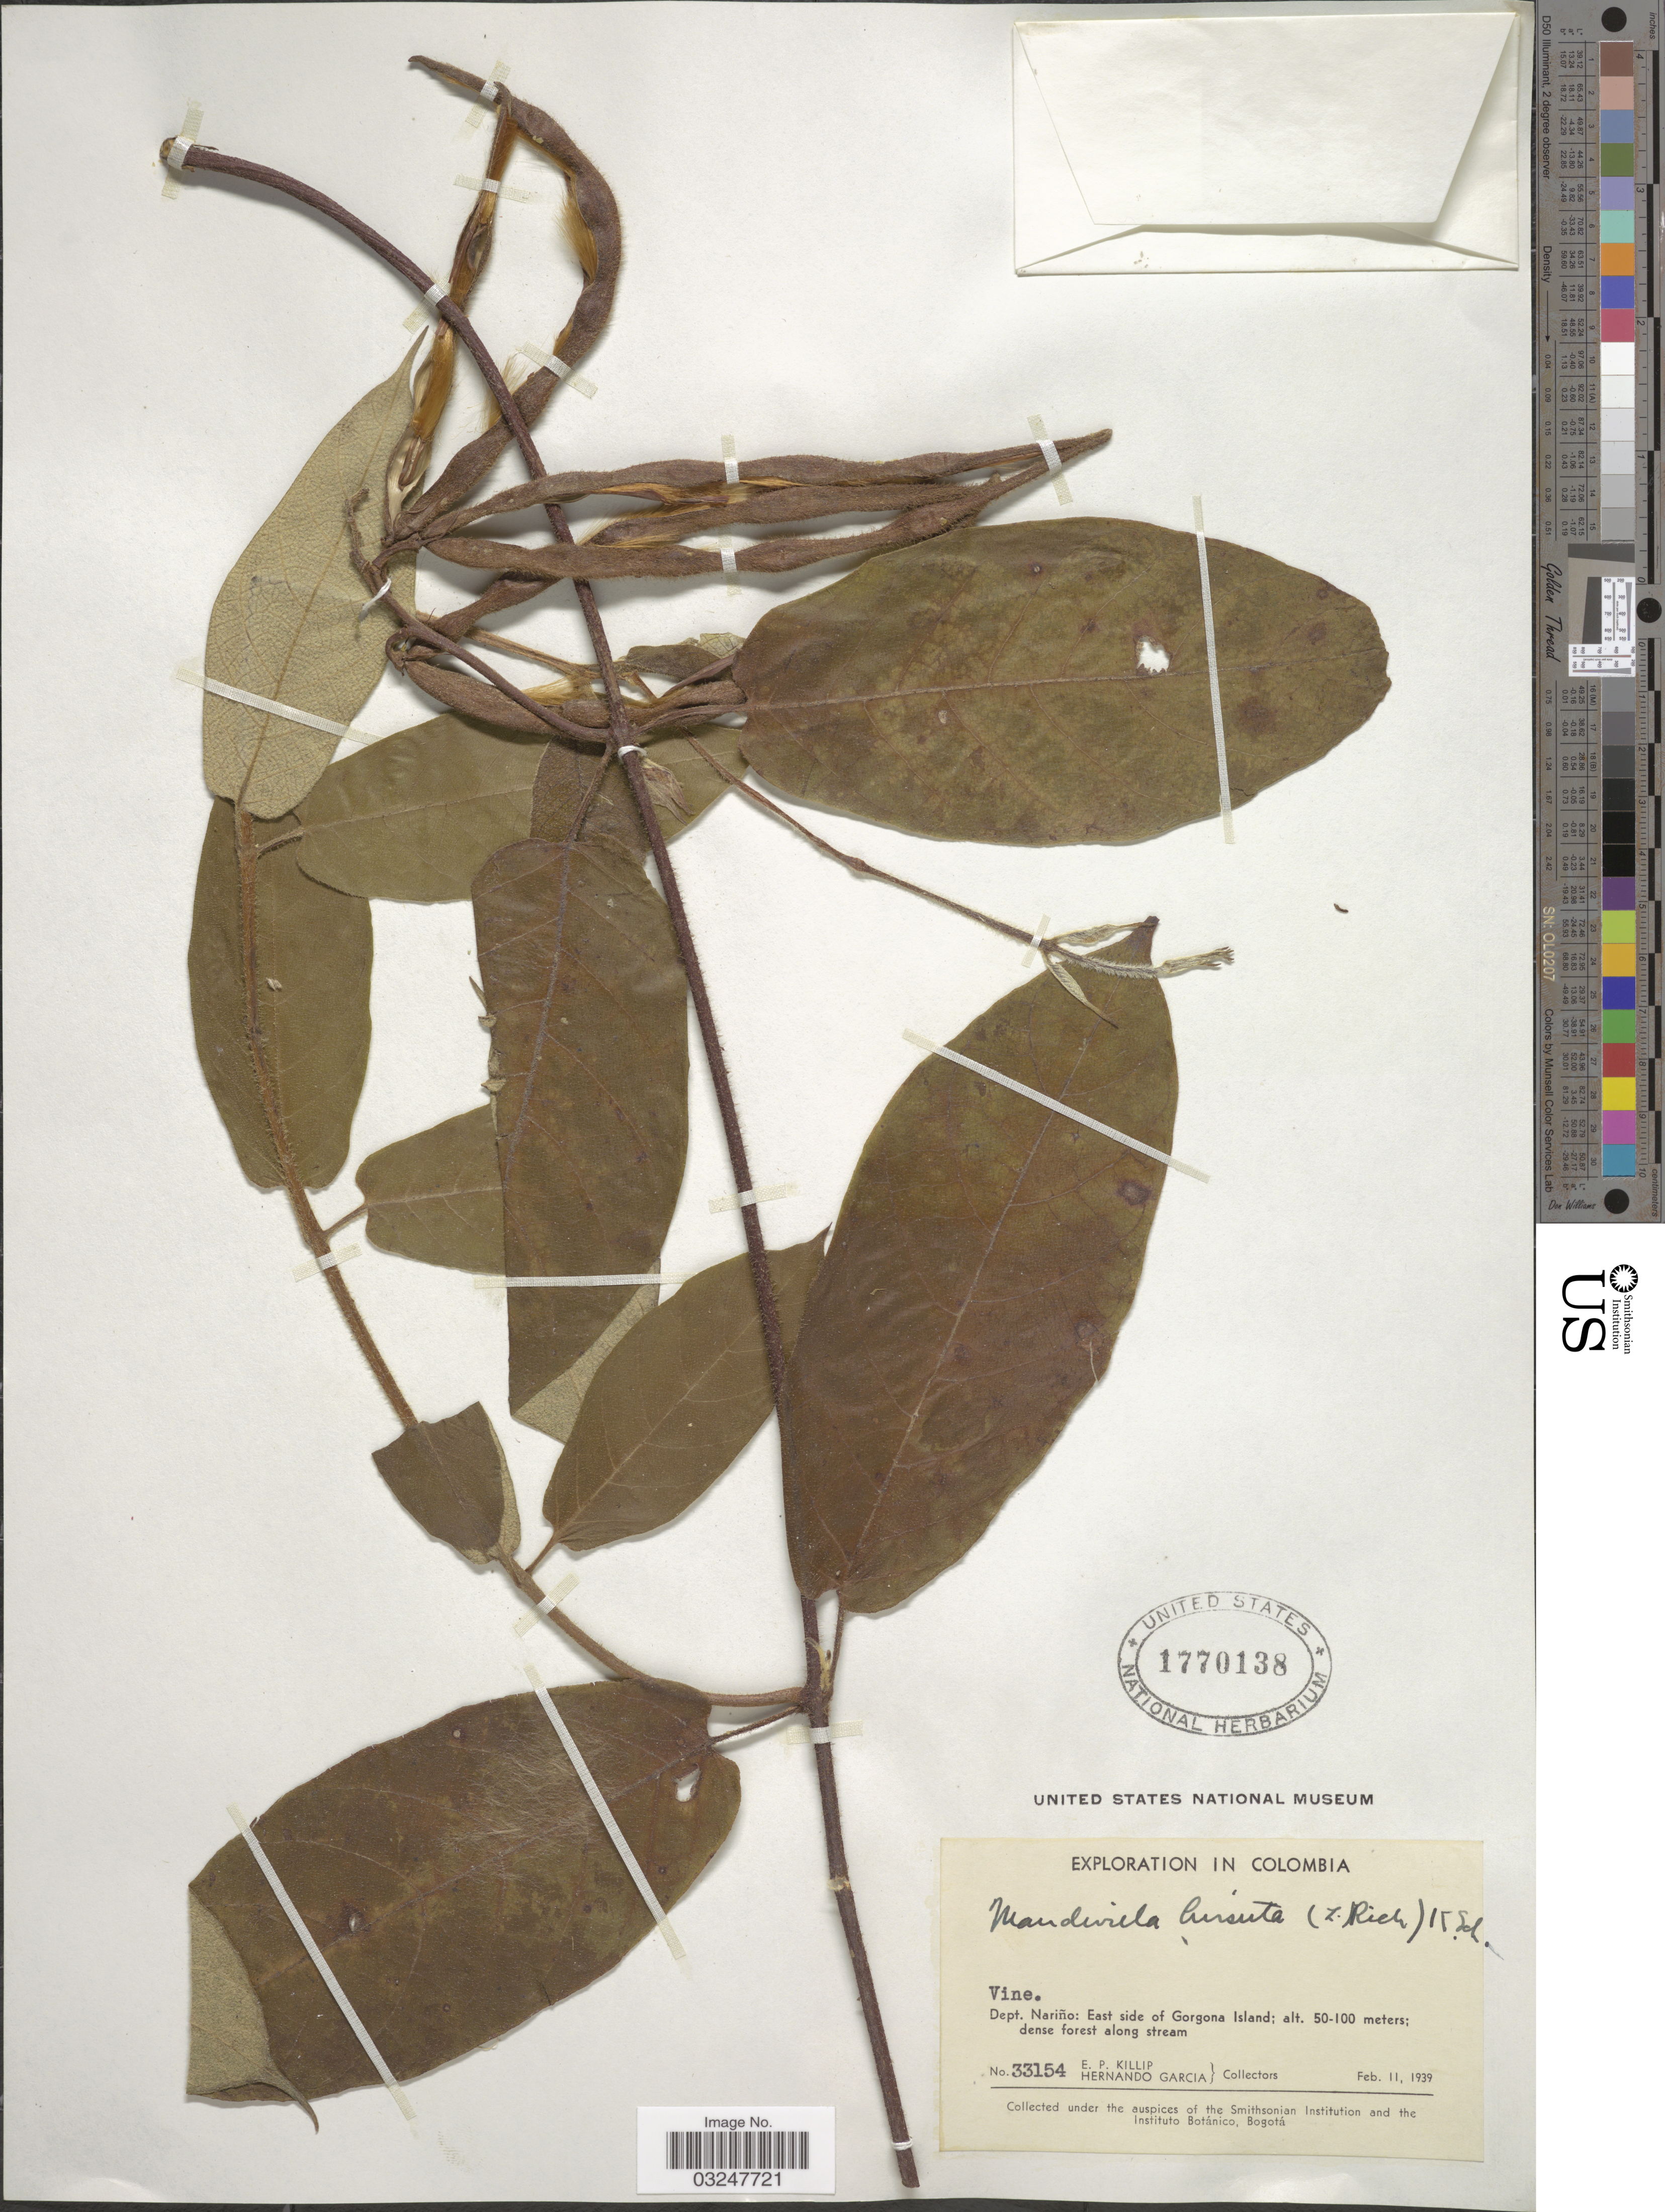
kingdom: Plantae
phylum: Tracheophyta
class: Magnoliopsida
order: Gentianales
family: Apocynaceae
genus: Mandevilla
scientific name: Mandevilla hirsuta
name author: (Rich.) K. Schum.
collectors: E. P. Killip & H. Garcia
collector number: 33154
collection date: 1939-02-11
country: Colombia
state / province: Nariño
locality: Dept. Nariño: East side of Gorgona Island.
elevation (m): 50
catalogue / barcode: US 1770138